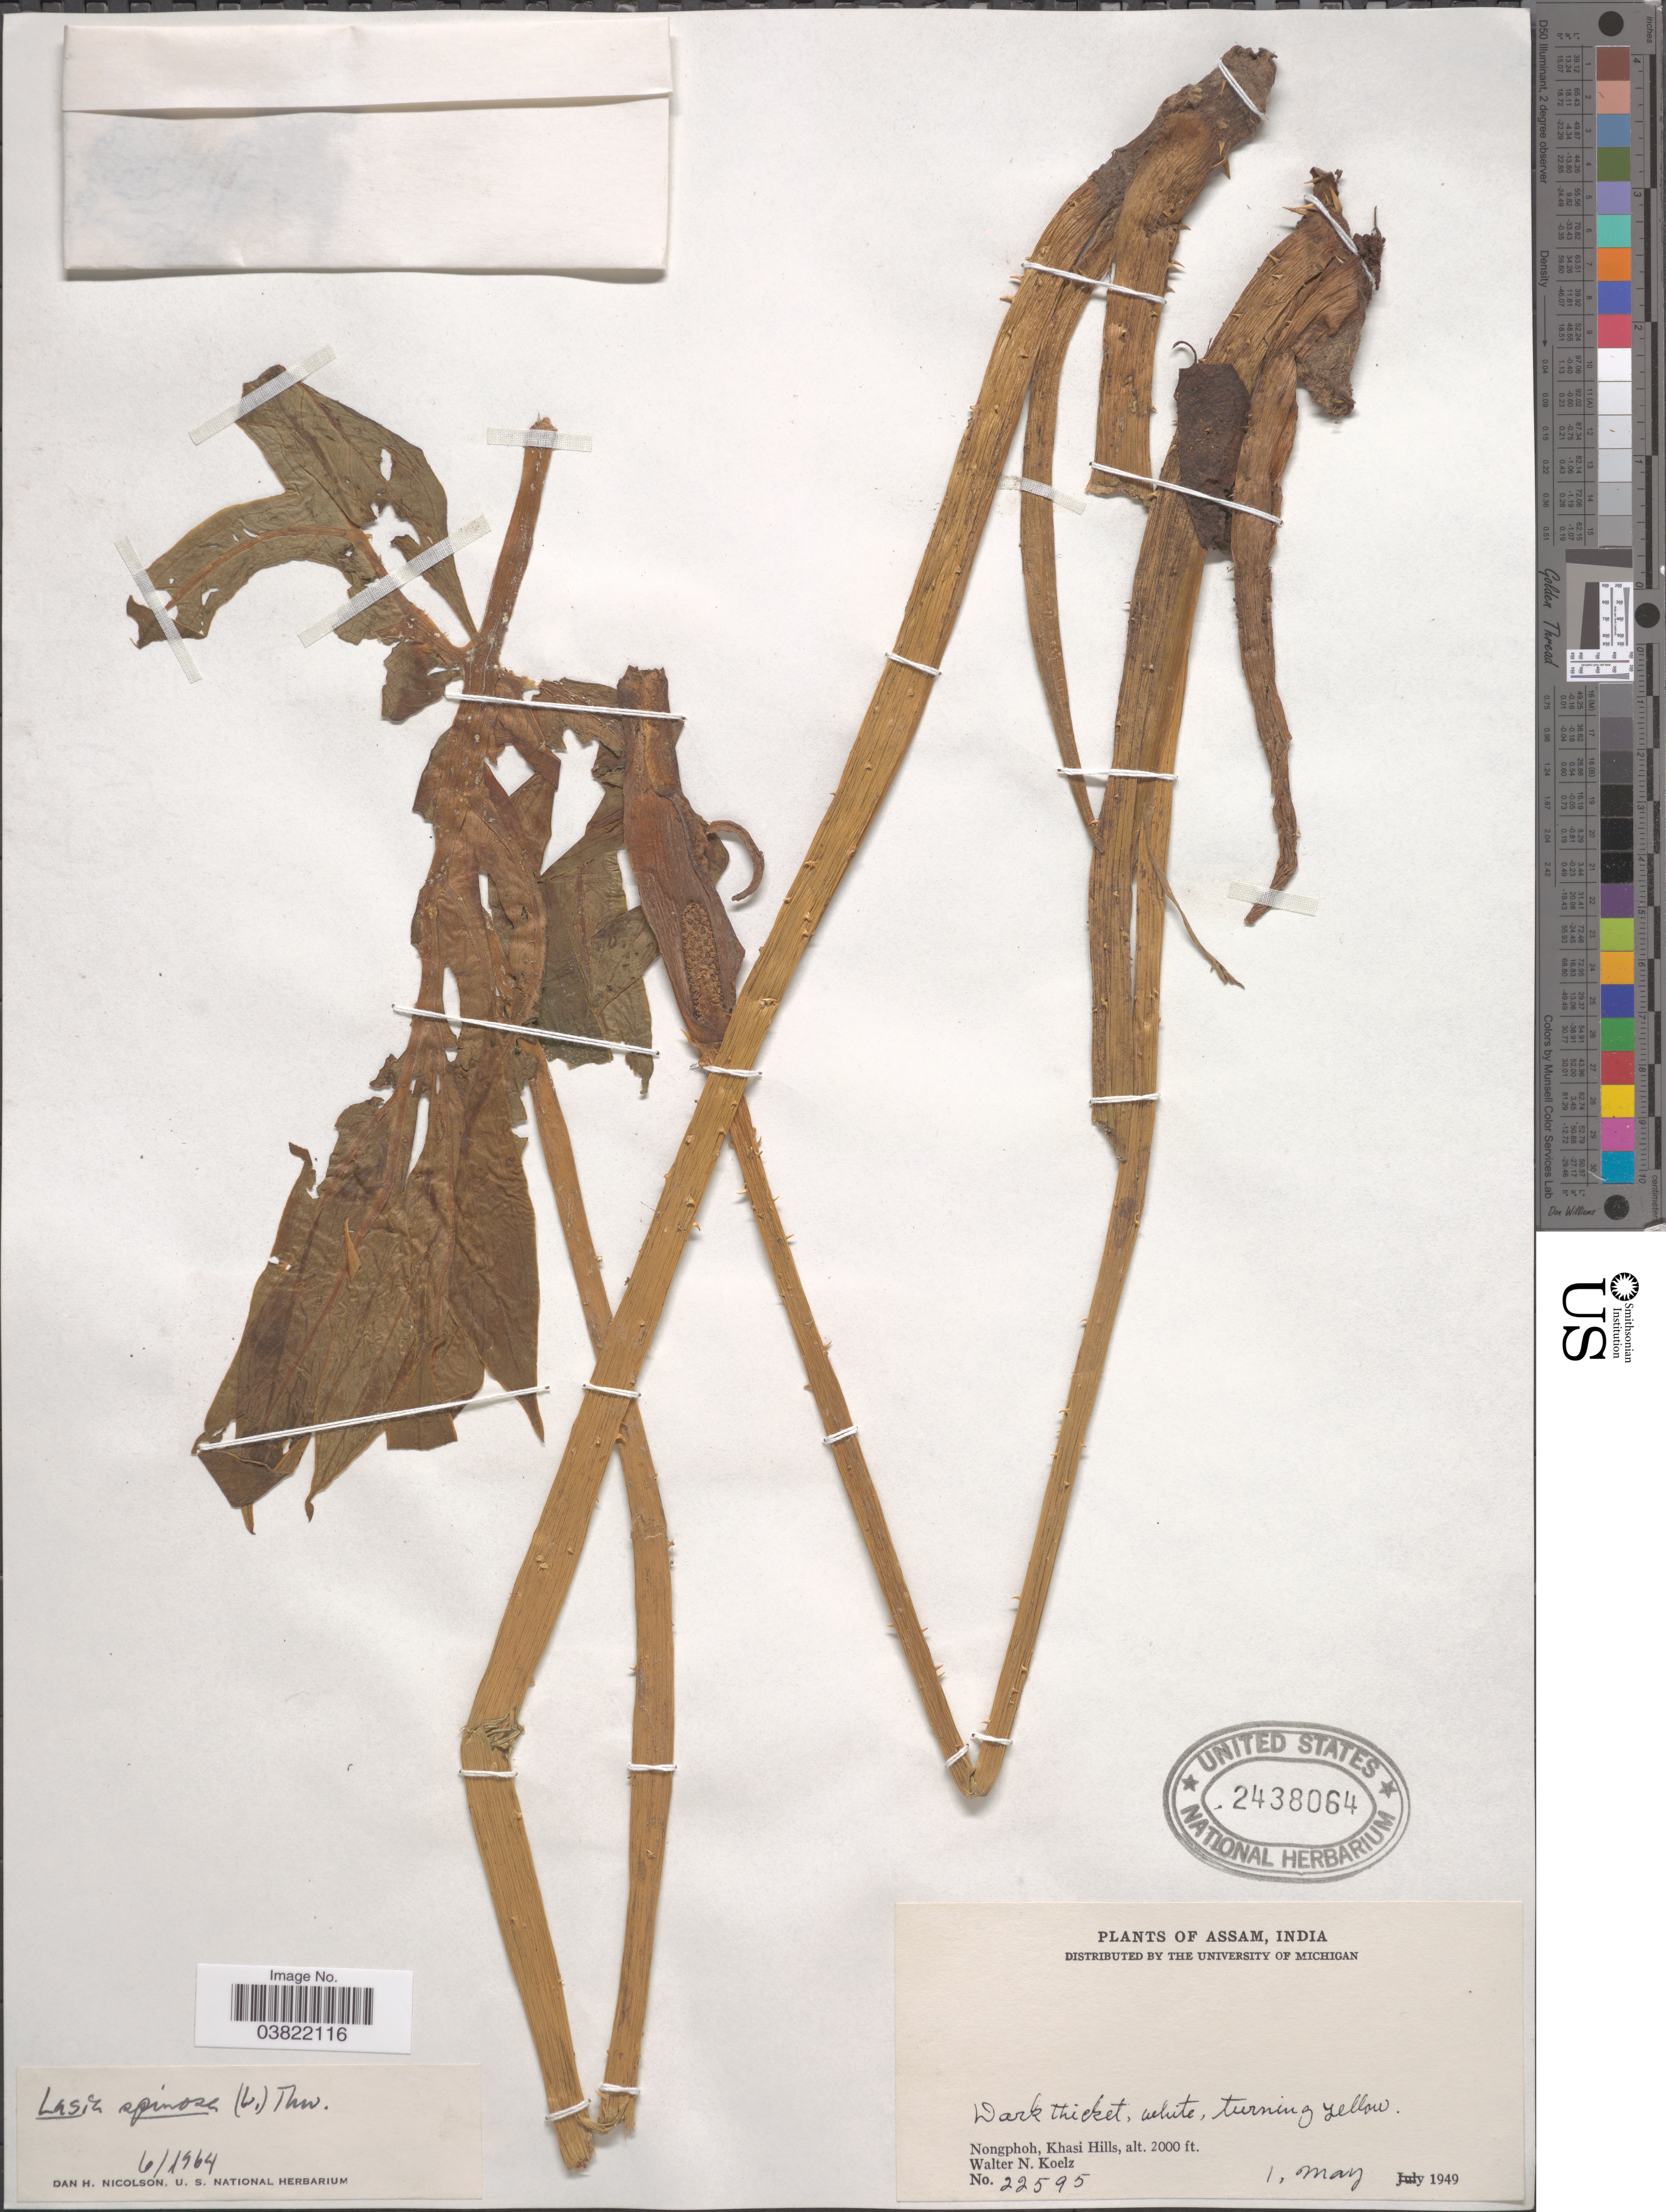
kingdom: Plantae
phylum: Tracheophyta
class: Liliopsida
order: Alismatales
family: Araceae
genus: Lasia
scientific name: Lasia spinosa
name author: (L.) Thwaites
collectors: W. N. Koelz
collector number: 22595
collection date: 1949-05-01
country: India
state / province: Meghalaya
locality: Nongphoh, Khasi Hills.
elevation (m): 610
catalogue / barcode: US 2438064